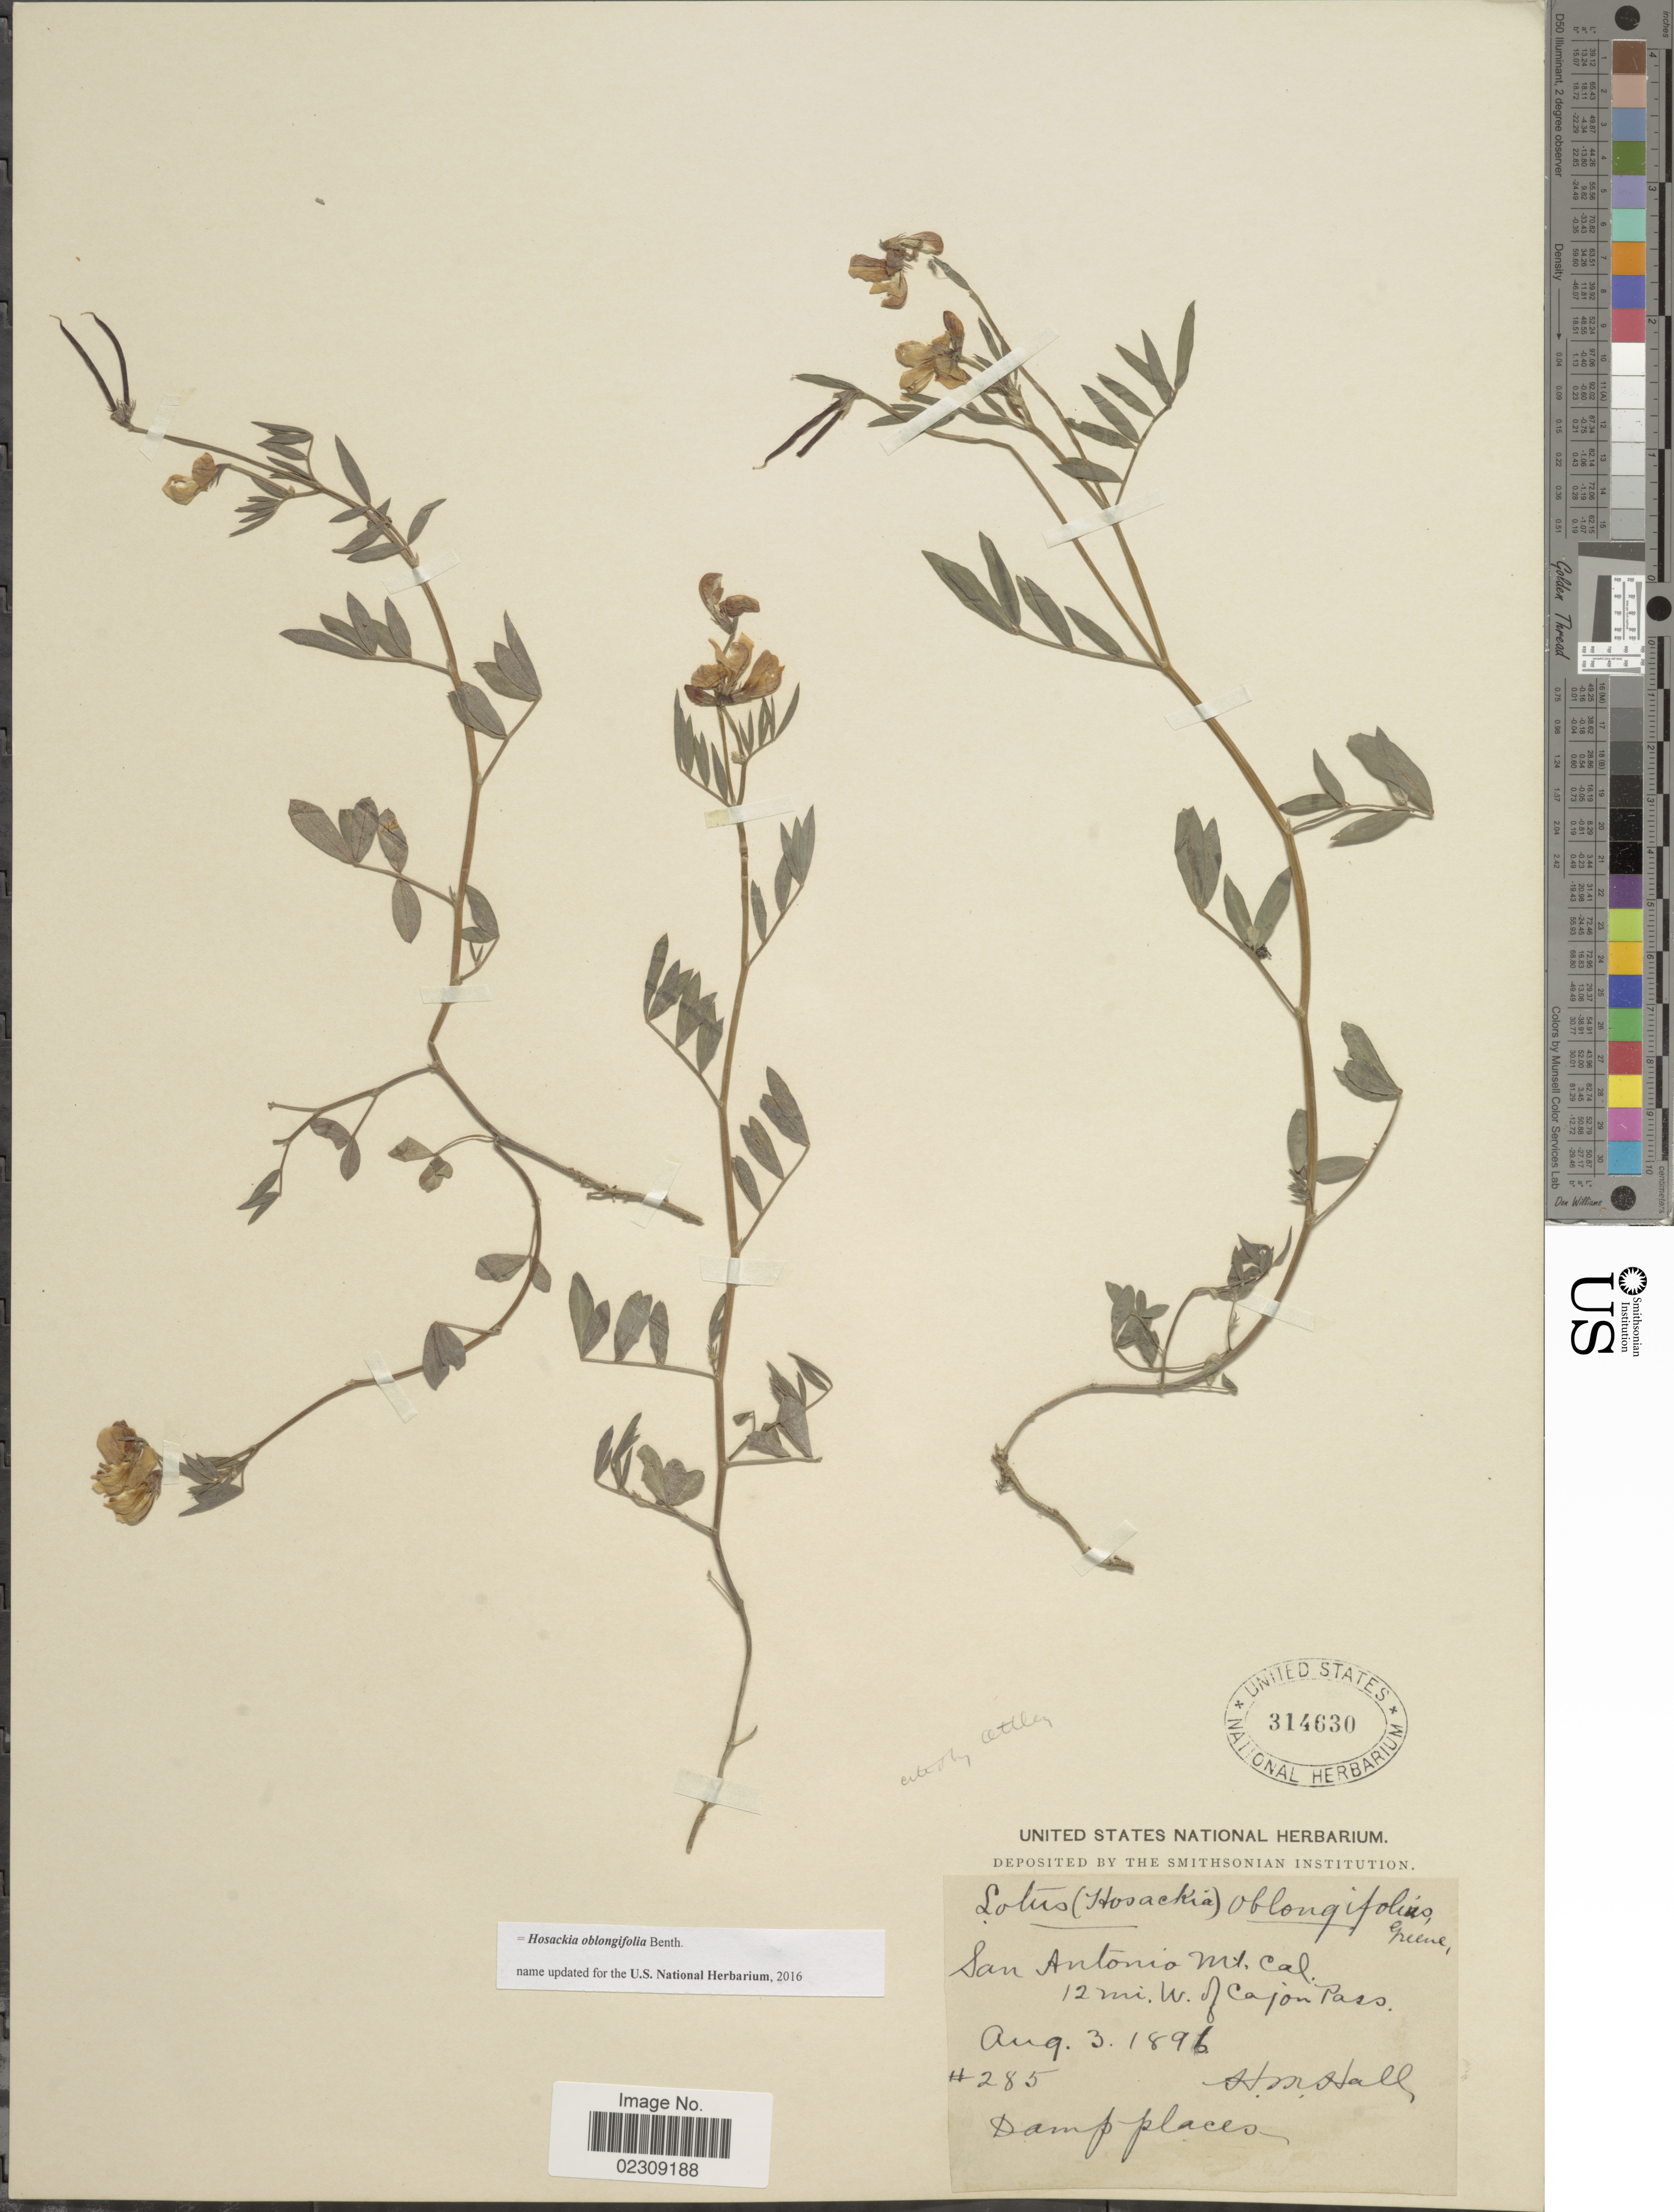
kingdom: Plantae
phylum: Tracheophyta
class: Magnoliopsida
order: Fabales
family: Fabaceae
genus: Hosackia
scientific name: Hosackia oblongifolia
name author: Benth.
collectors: H. M. Hall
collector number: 285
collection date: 1896-08-03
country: United States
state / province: California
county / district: San Bernardino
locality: San Antonio Mt, 12 mi W of Cajon Pass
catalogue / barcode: US 314630